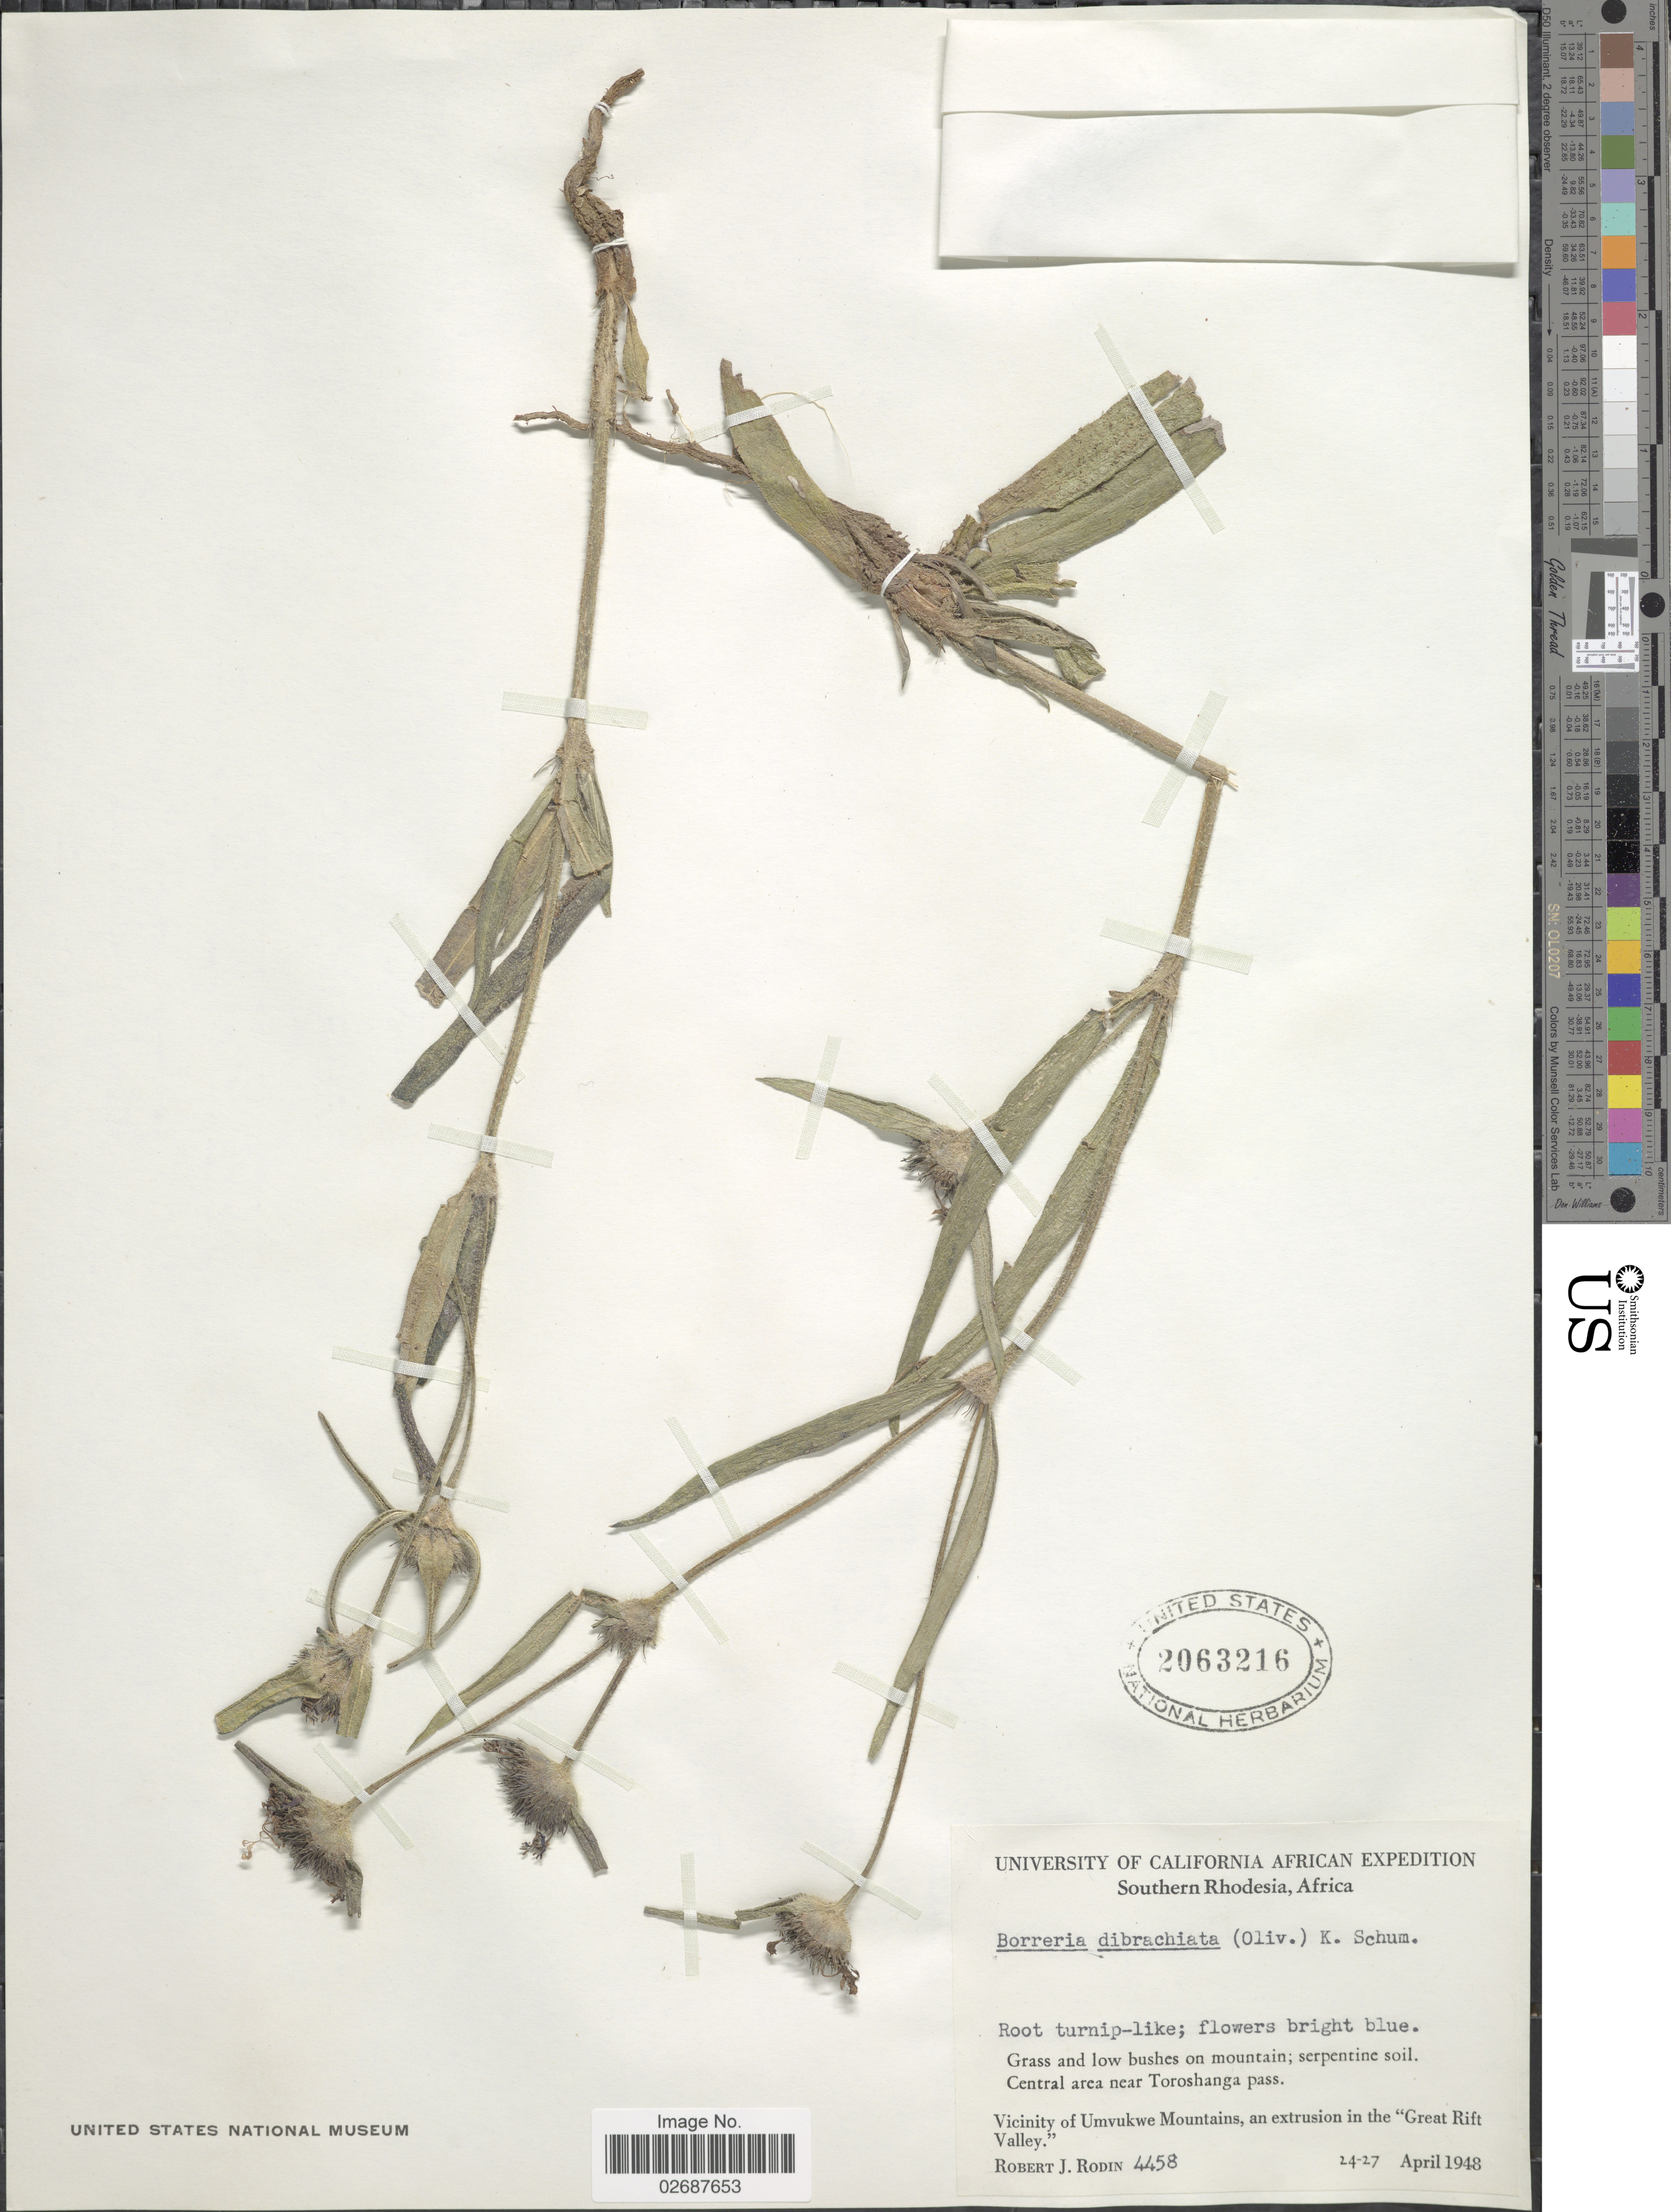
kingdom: Plantae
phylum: Tracheophyta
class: Magnoliopsida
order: Gentianales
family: Rubiaceae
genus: Borreria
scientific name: Borreria dibrachiata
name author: (Oliv.) K. Schum.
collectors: R. J. Rodin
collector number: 4458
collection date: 1948-04-24/1948-04-27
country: Zimbabwe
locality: Southern Rhodesia, grass and low bushes on mountain, Central area near Toroshanga pass, Vicinity of Umvukwe Mountains, an extrusion in the "Great Rift Valley."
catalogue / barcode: US 2063216